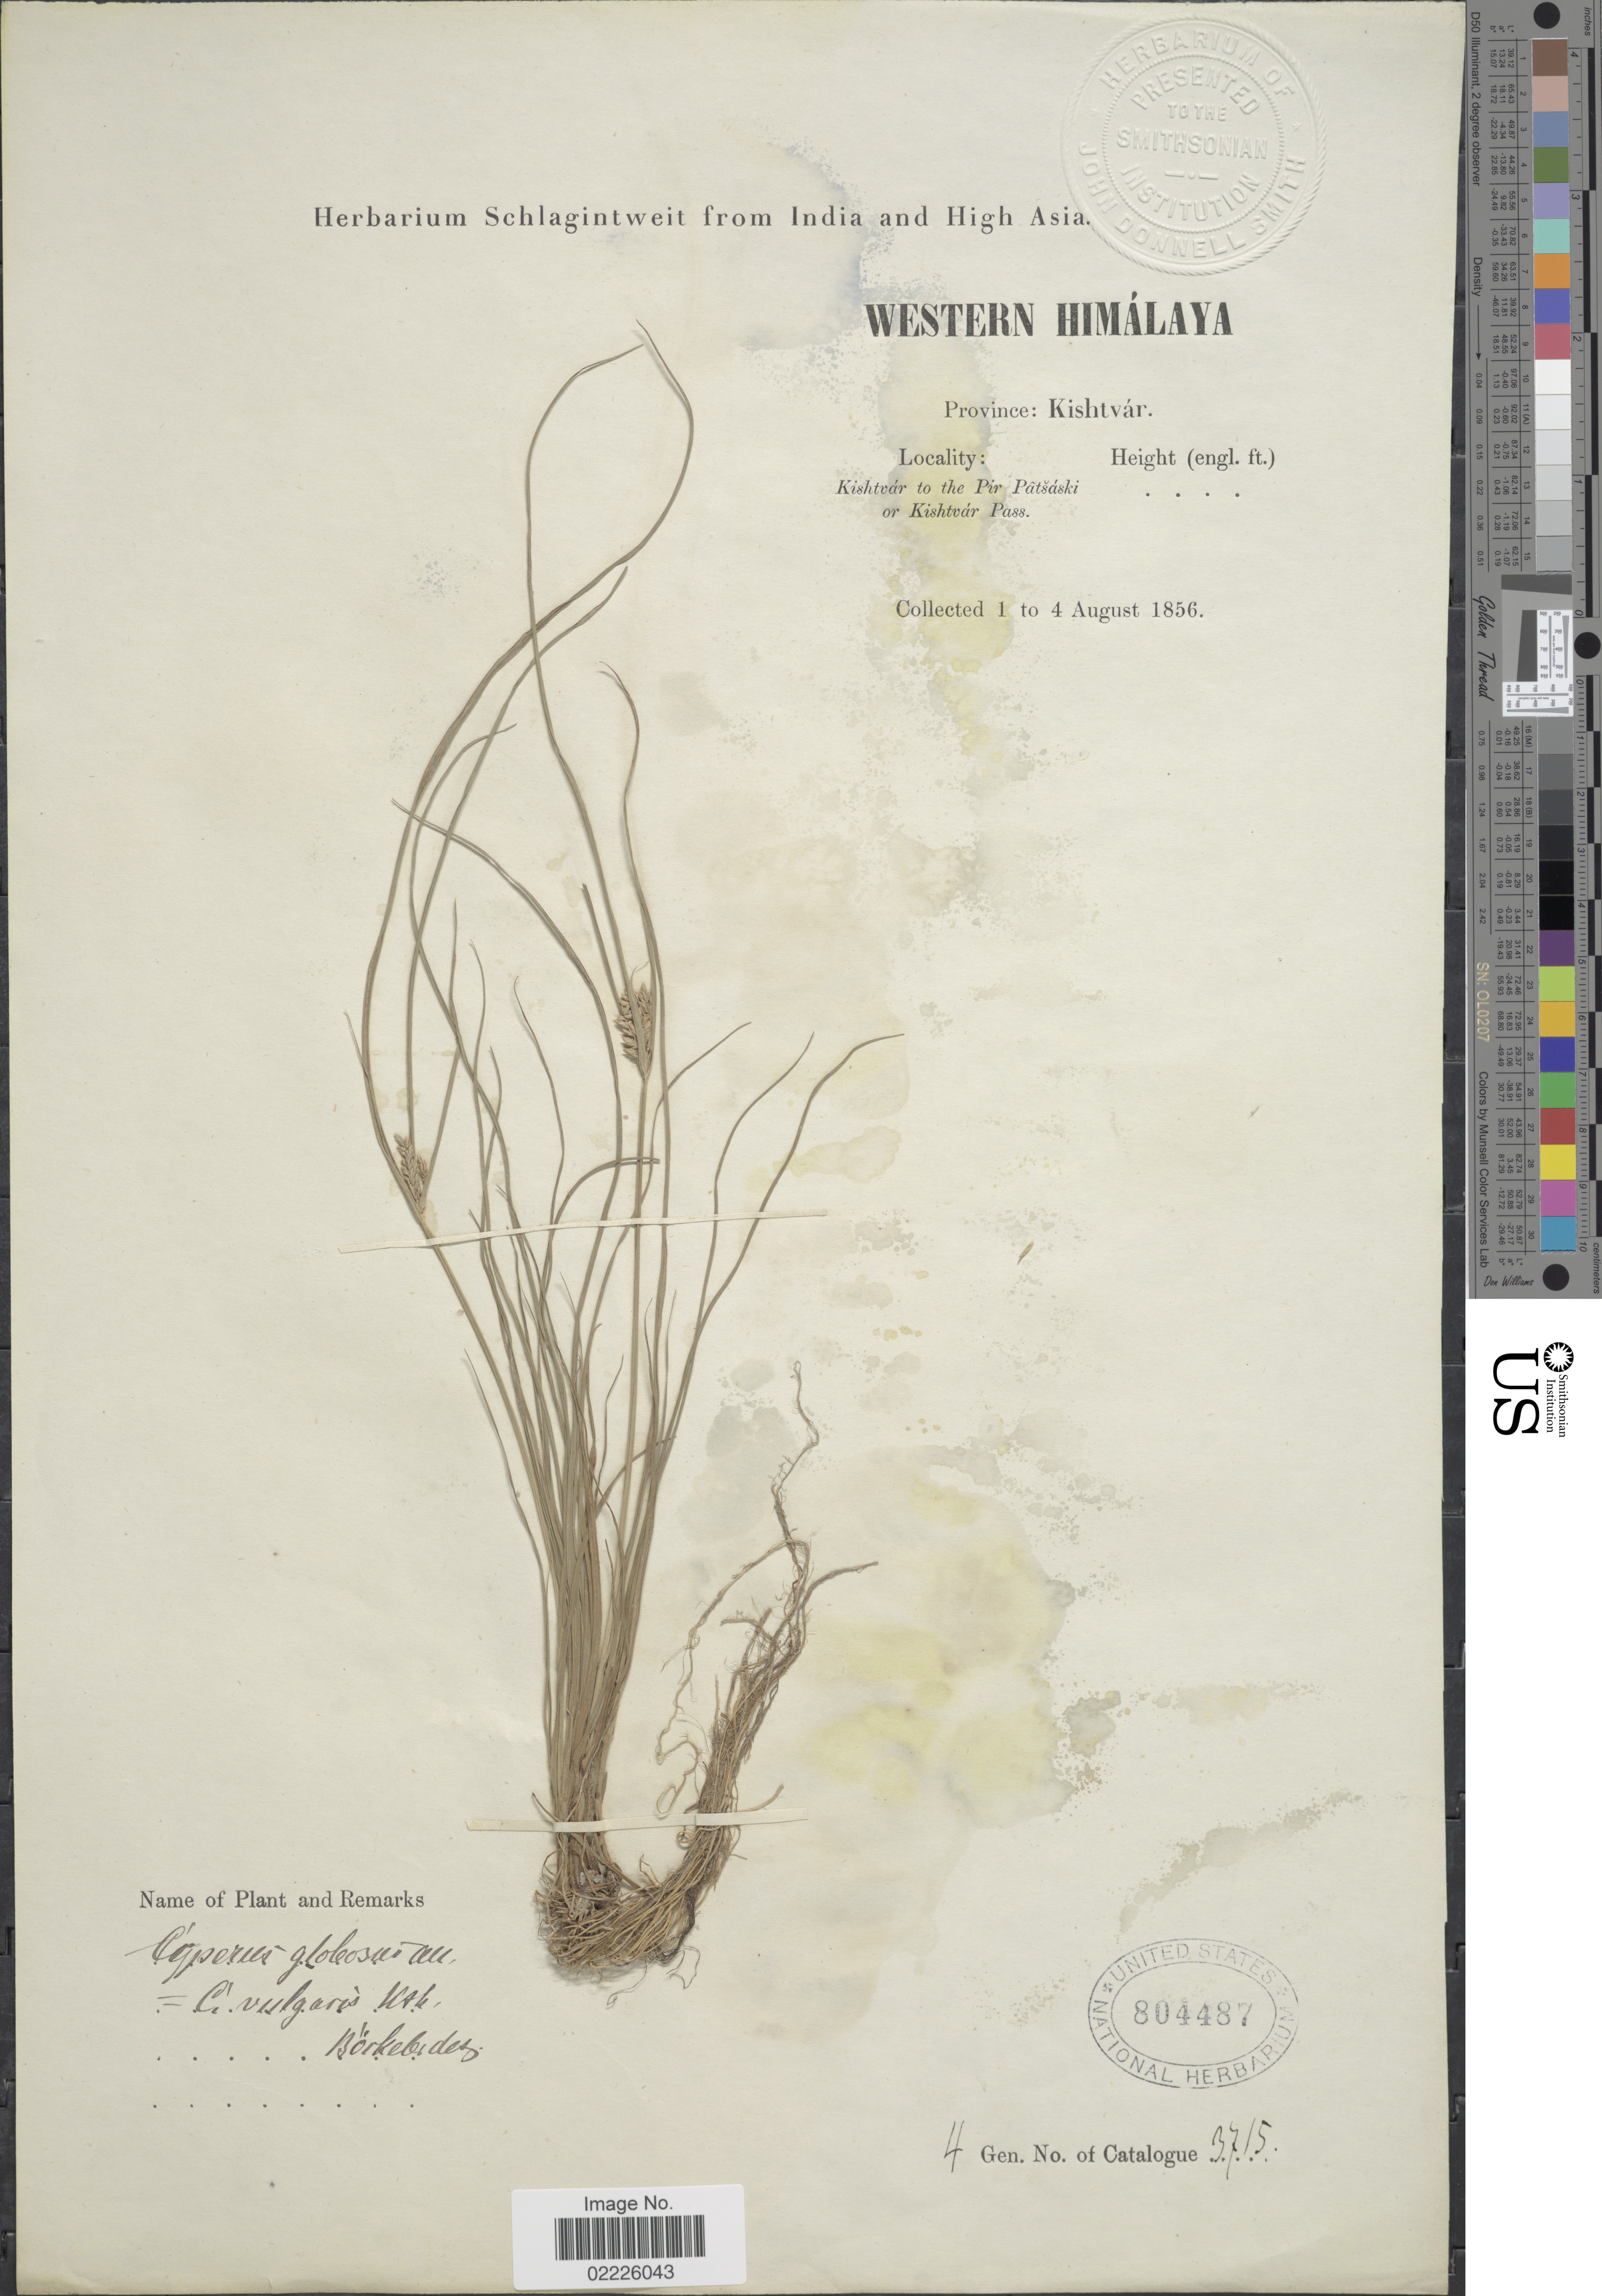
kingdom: Plantae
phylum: Tracheophyta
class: Liliopsida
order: Poales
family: Cyperaceae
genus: Cyperus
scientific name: Cyperus flavidus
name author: Retz.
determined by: Strong, Mark T., (BOT), Smithsonian Institution - National Museum of Natural History (UNITED STATES)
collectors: ex herb. Schlagintweit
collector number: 3715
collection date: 1856-08-01/1856-08-04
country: India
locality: Western Himalaya, Province: Kishtvar, Kishtvar to the Pir Patsaski or Kishtvar Pass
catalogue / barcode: US 804487